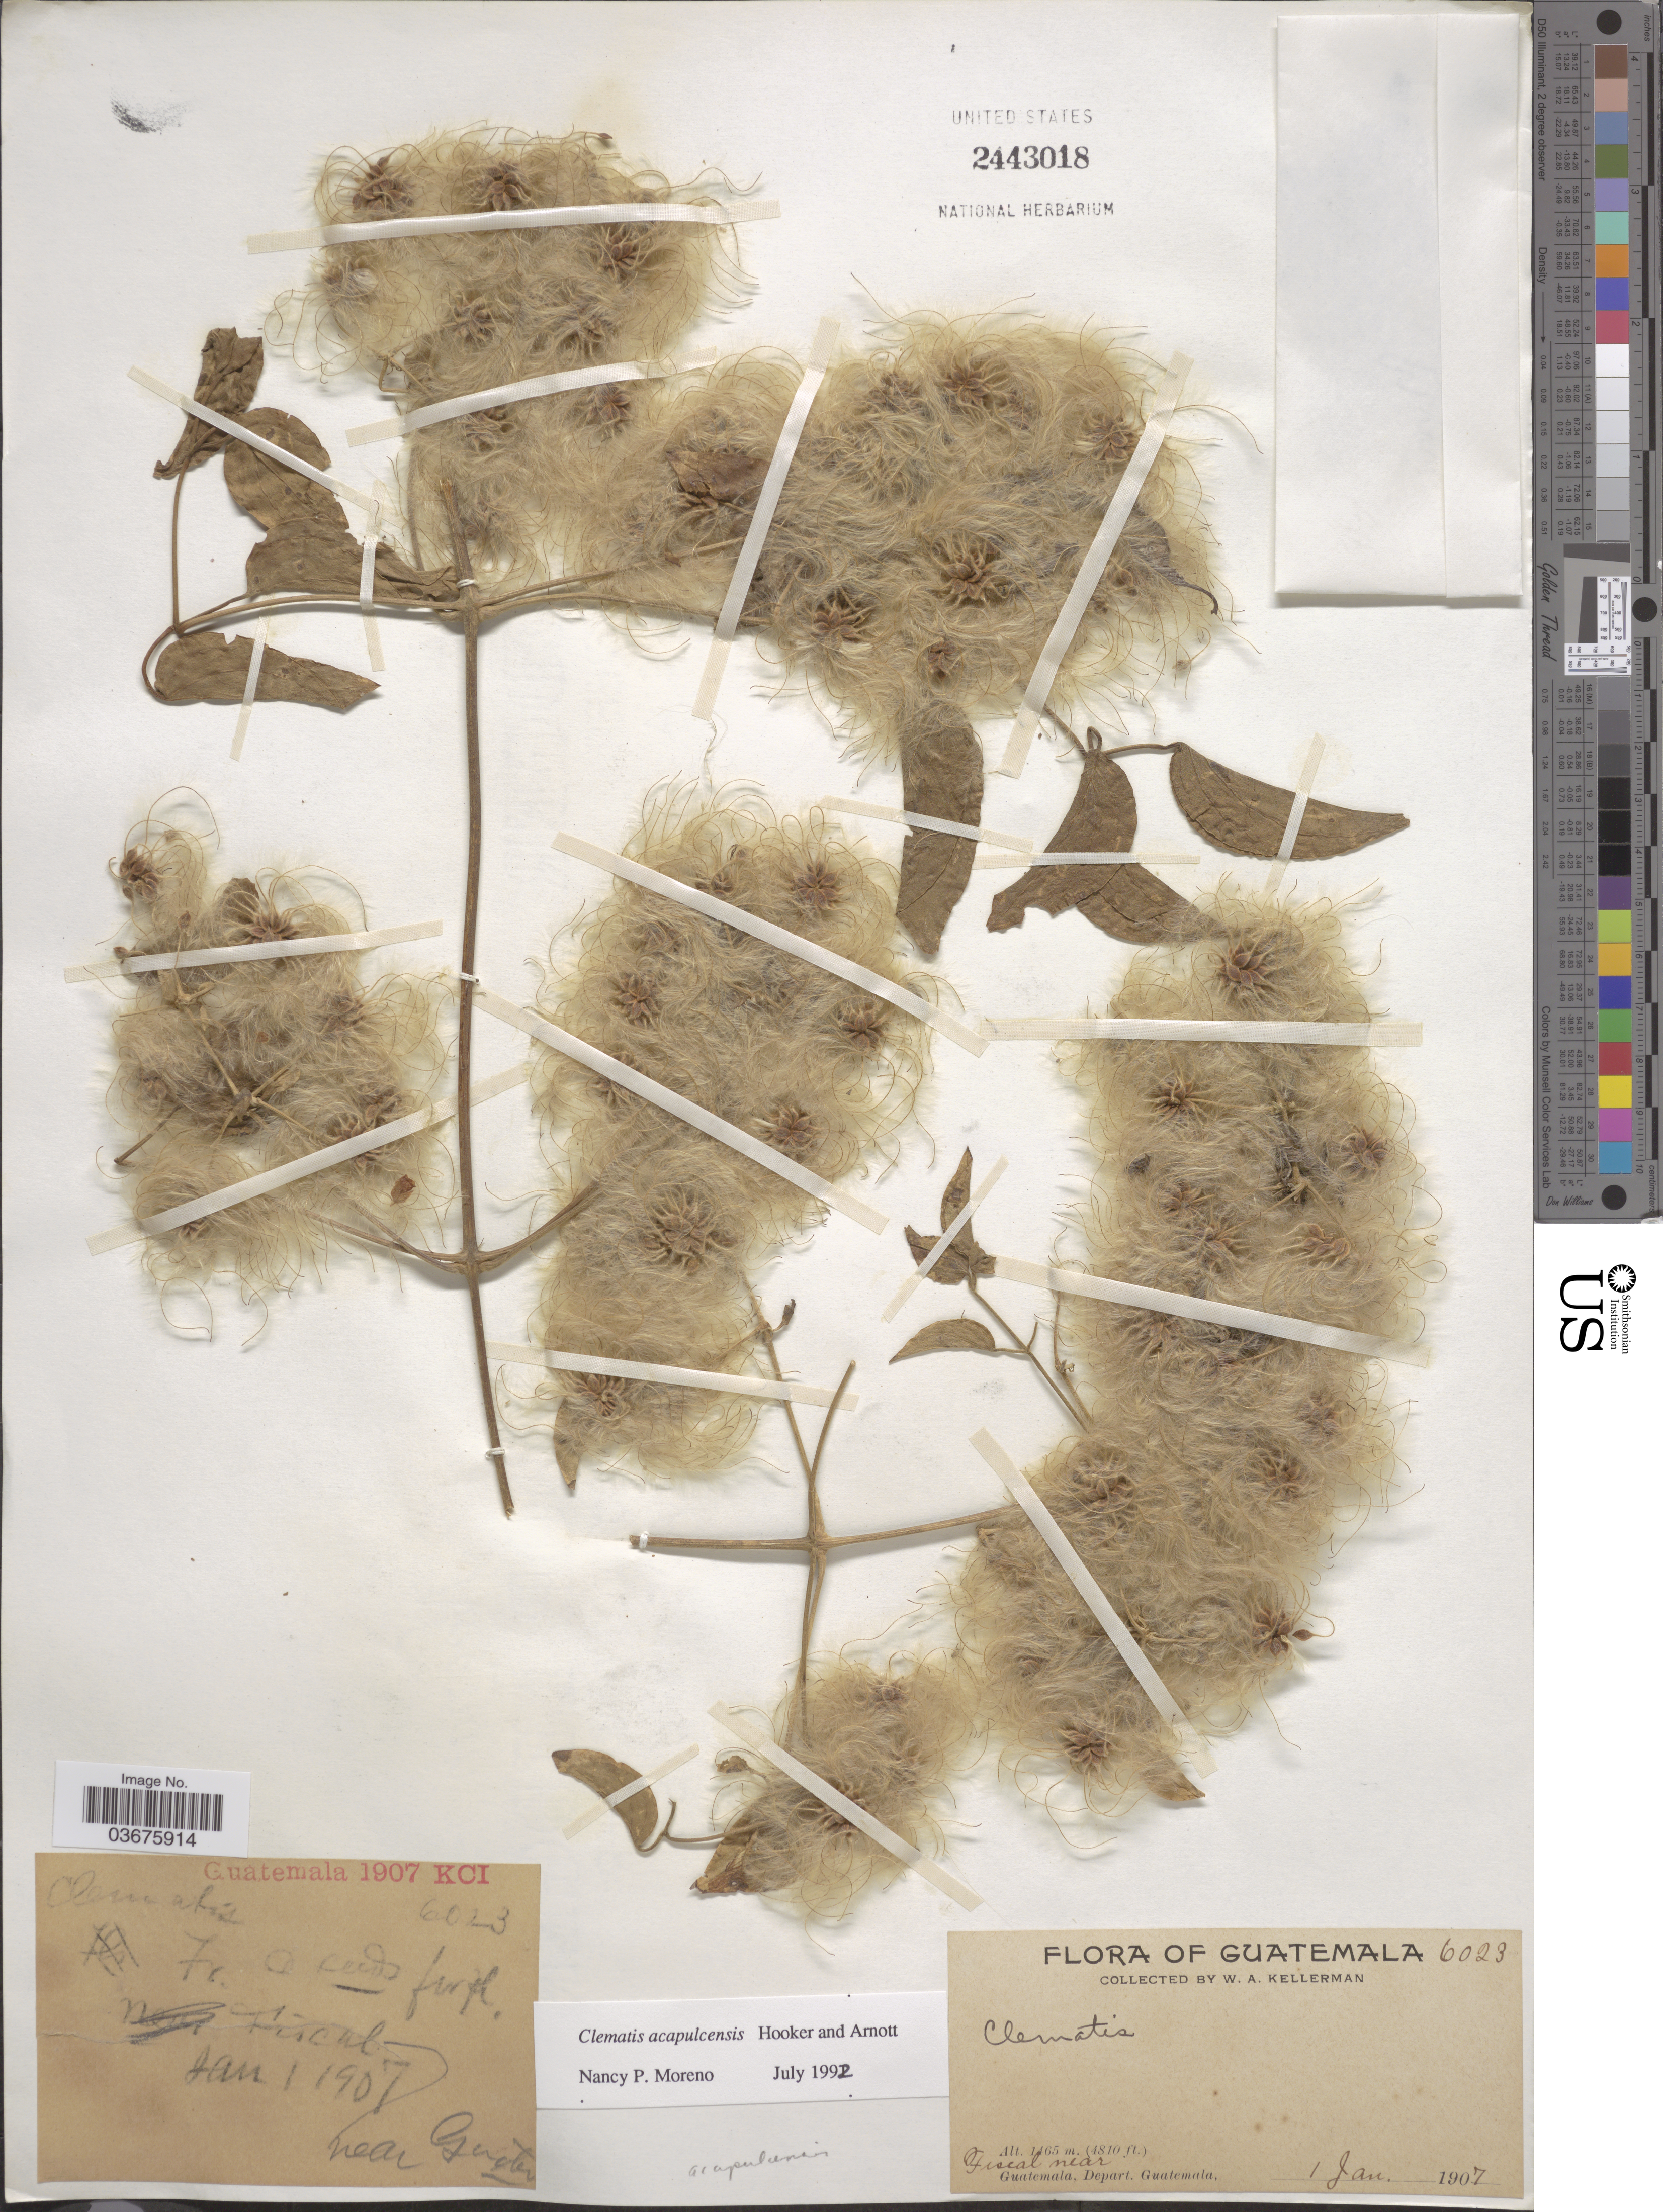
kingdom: Plantae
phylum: Tracheophyta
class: Magnoliopsida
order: Ranunculales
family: Ranunculaceae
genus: Clematis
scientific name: Clematis acapulcensis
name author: Hook. & Arn.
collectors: W. Kellerman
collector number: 6023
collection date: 1907-01-01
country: Guatemala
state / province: Guatemala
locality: Near guaton. Fiscal near Guatemala, Depart. Guatemala.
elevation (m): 1165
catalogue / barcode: US 2443018